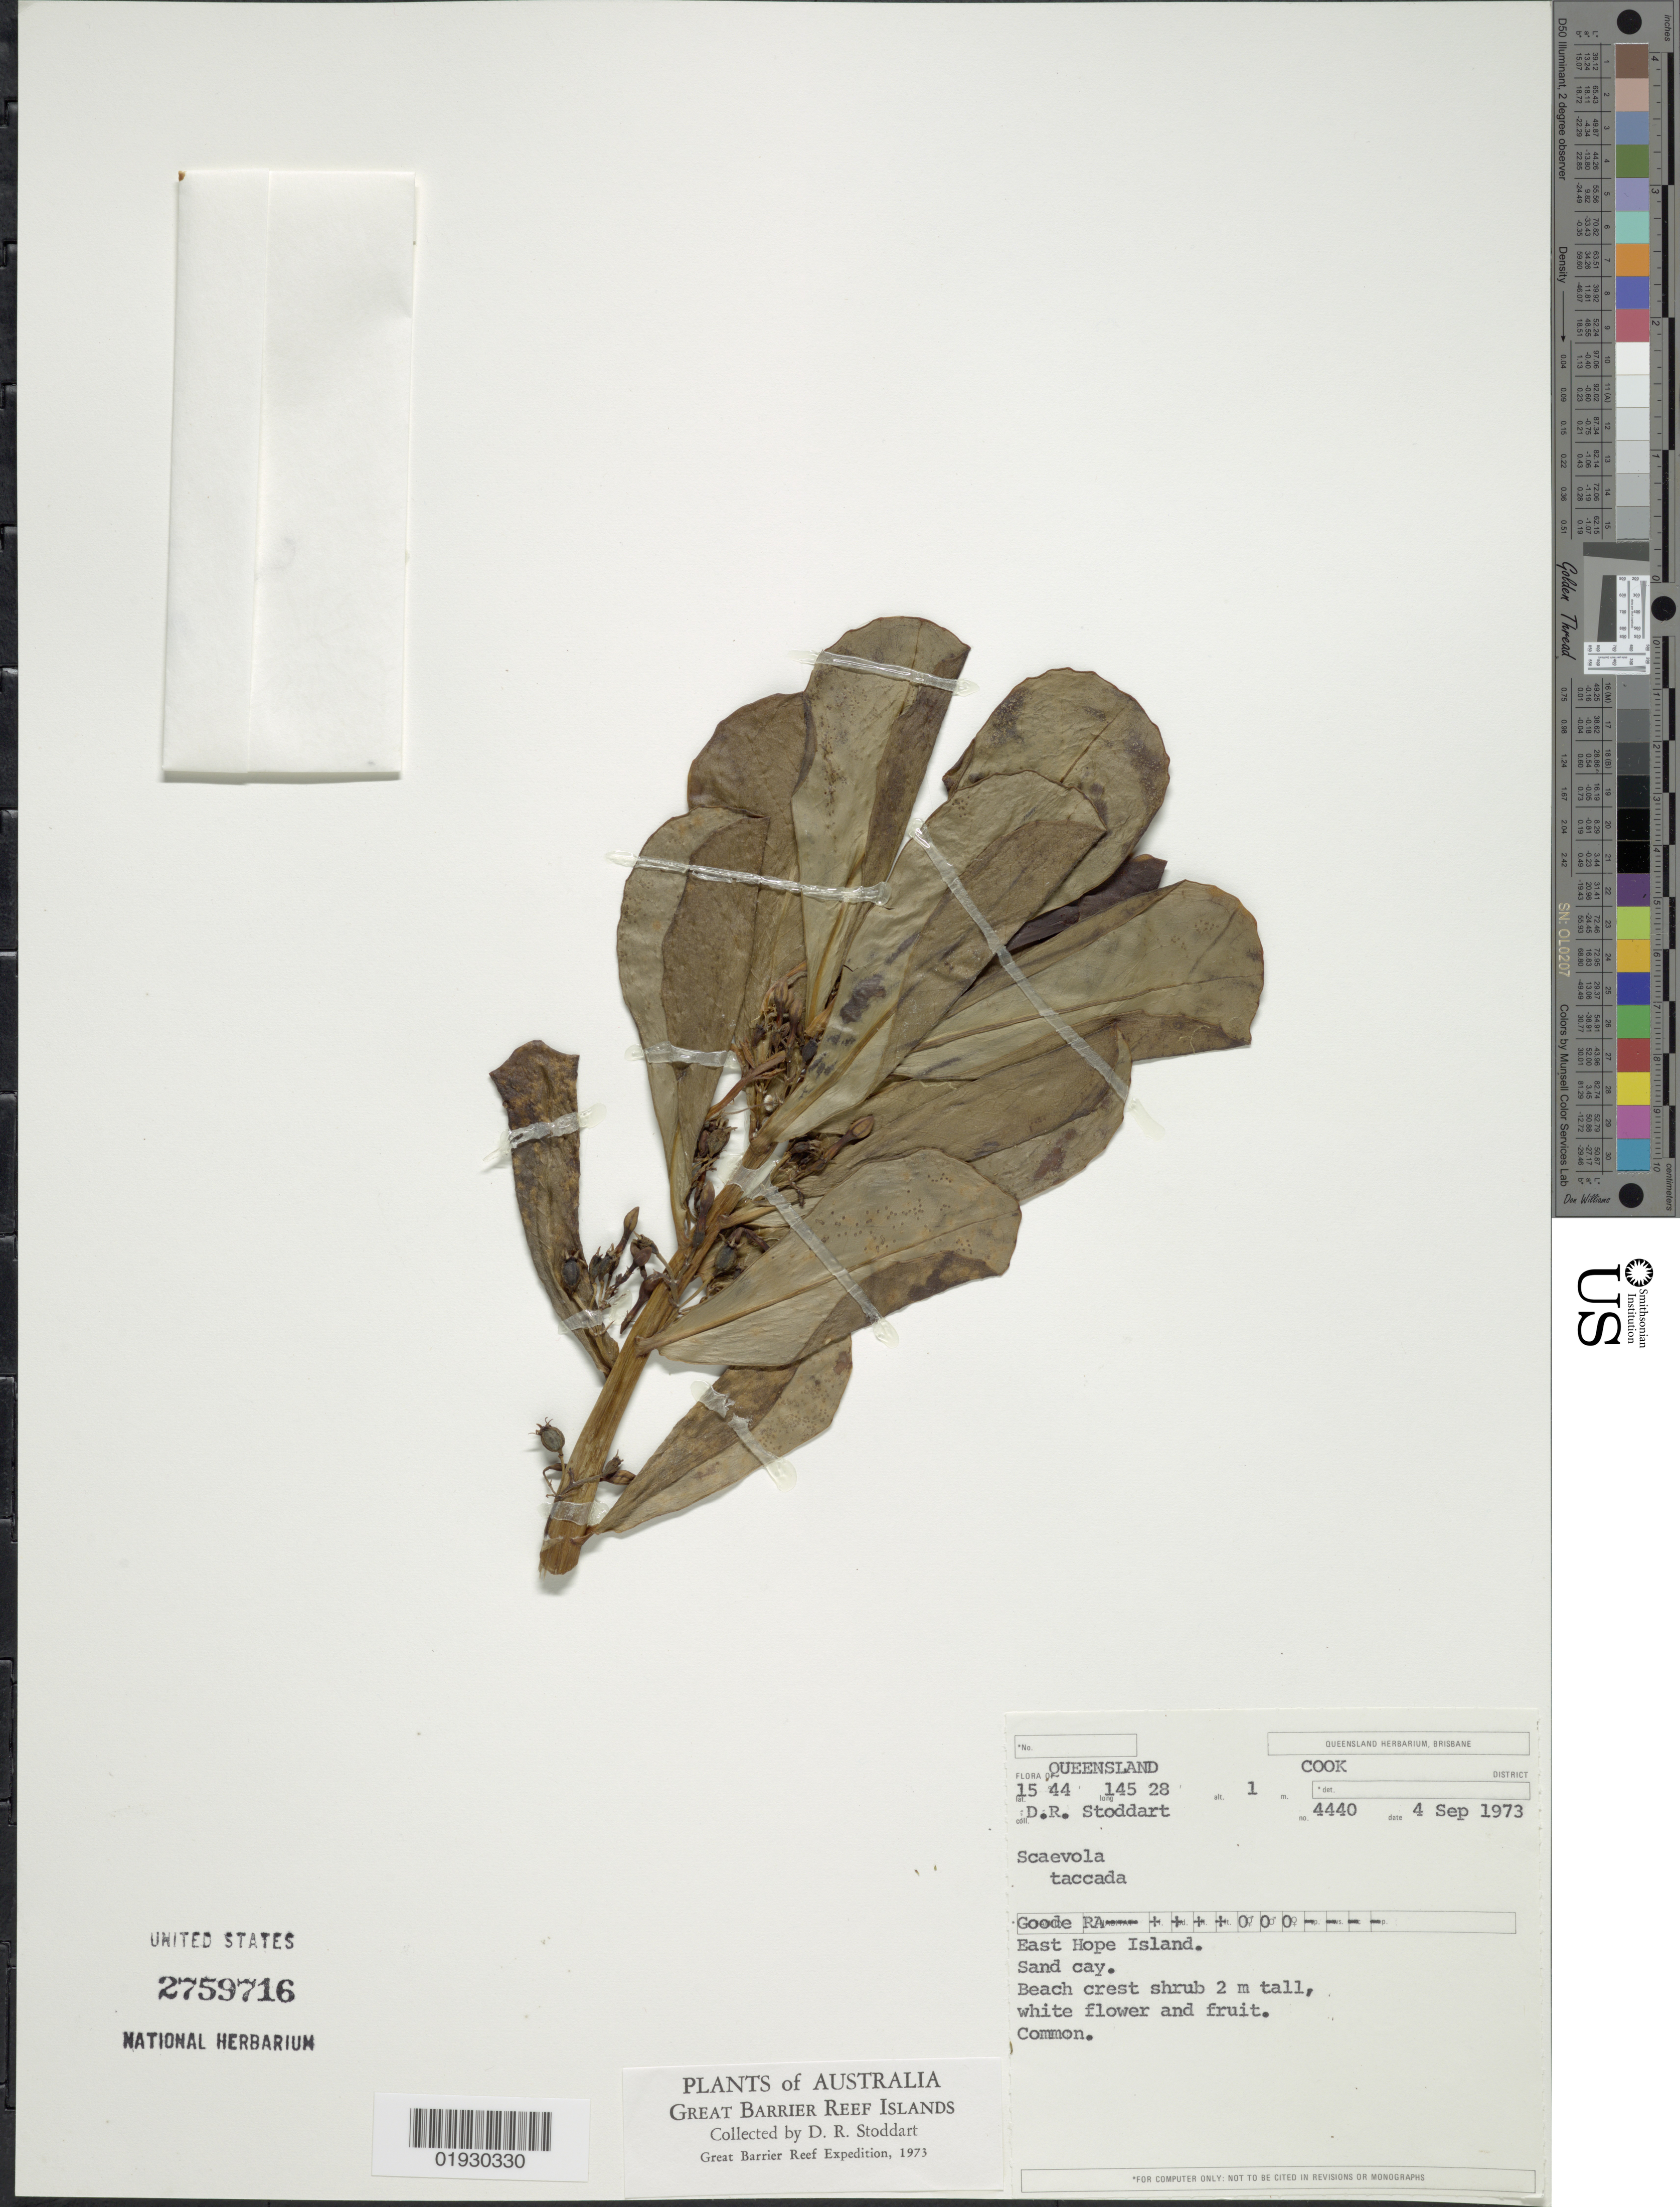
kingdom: Plantae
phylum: Tracheophyta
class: Magnoliopsida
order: Asterales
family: Goodeniaceae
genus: Scaevola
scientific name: Scaevola taccada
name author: (Gaertn.) Roxb.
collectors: D. R. Stoddart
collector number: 4440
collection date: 1973-09-04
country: Australia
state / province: Queensland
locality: Cook District. East Hope Island. Sand cay.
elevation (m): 1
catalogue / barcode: US 2759716